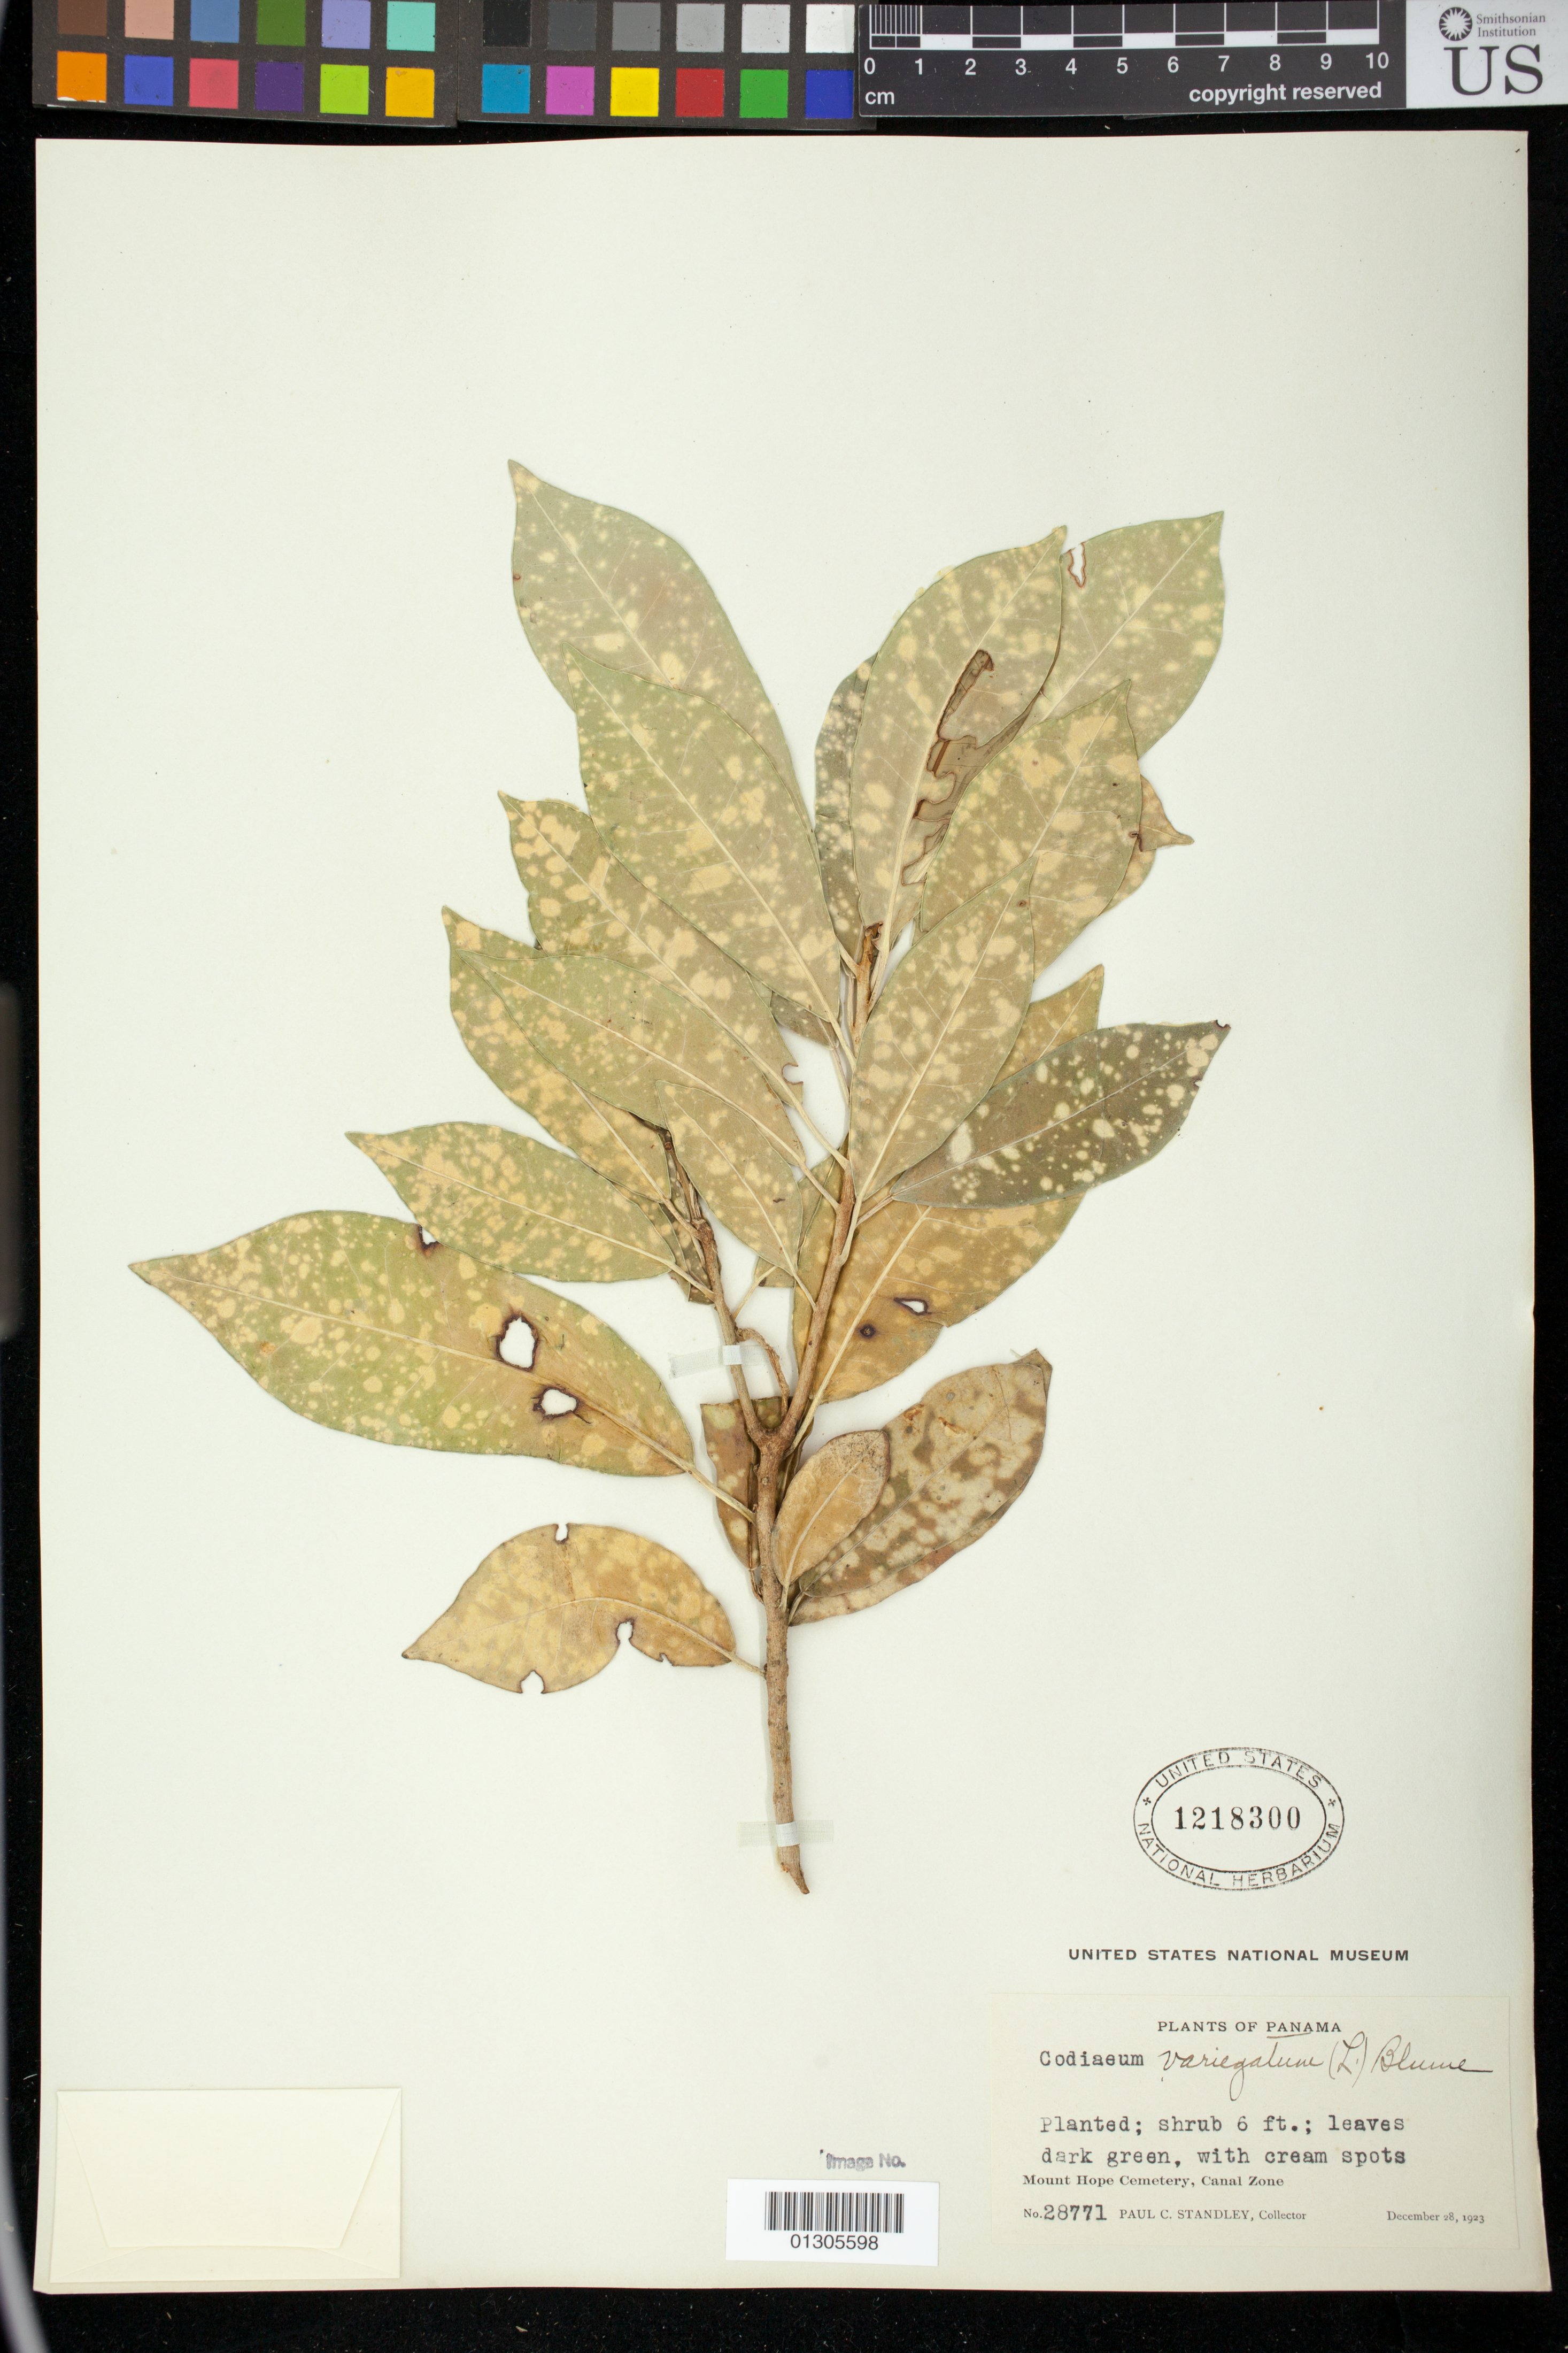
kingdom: Plantae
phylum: Tracheophyta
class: Magnoliopsida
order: Malpighiales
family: Euphorbiaceae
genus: Codiaeum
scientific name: Codiaeum variegatum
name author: (L.) Rumph. ex A. Juss.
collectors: P. C. Standley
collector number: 28771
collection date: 1923-12-28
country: Panama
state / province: Colón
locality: Mount Hope Cemetery, Canal Zone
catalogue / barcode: US 1218300